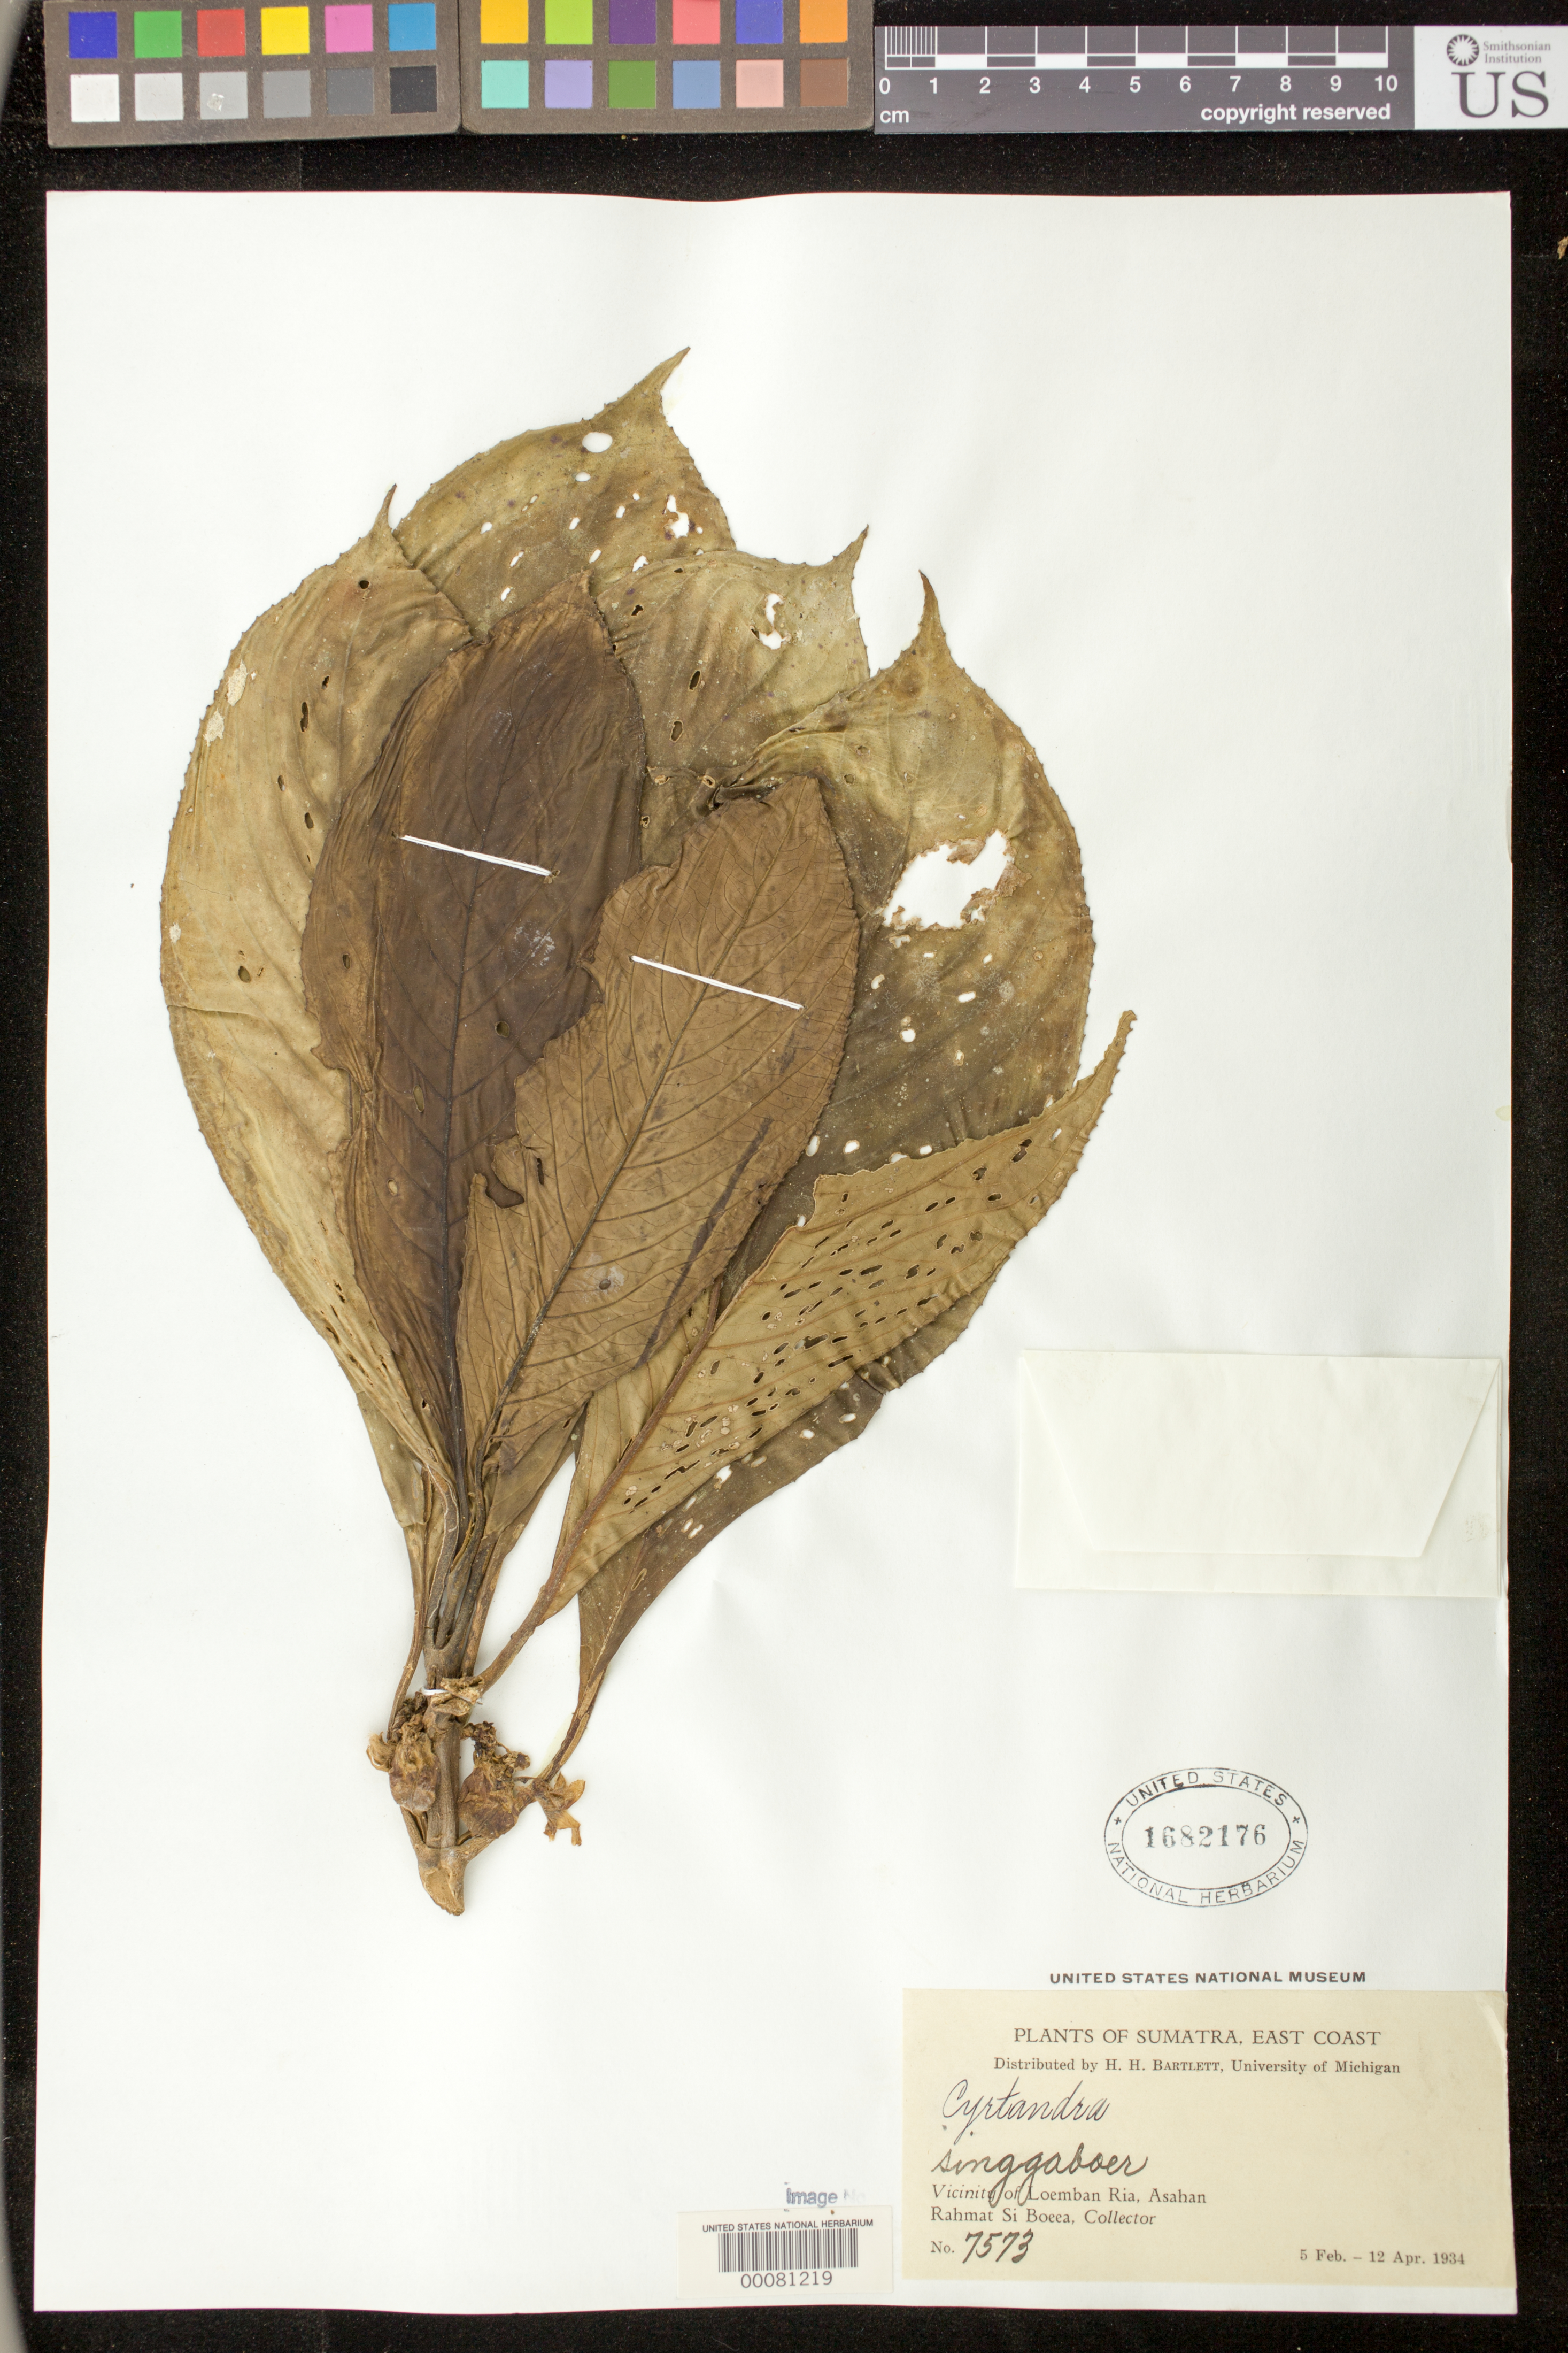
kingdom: Plantae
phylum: Tracheophyta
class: Magnoliopsida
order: Lamiales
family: Gesneriaceae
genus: Cyrtandra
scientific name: Cyrtandra sp.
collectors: Rahmat Si Boeea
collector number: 7573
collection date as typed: Feb-Apr 1934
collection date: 1934-02/1934-04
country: Indonesia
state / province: Sumatra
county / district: Sumatera Utara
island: Sumatra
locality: East coast, vicinity of loemban ria, asahan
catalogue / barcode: US 1682176